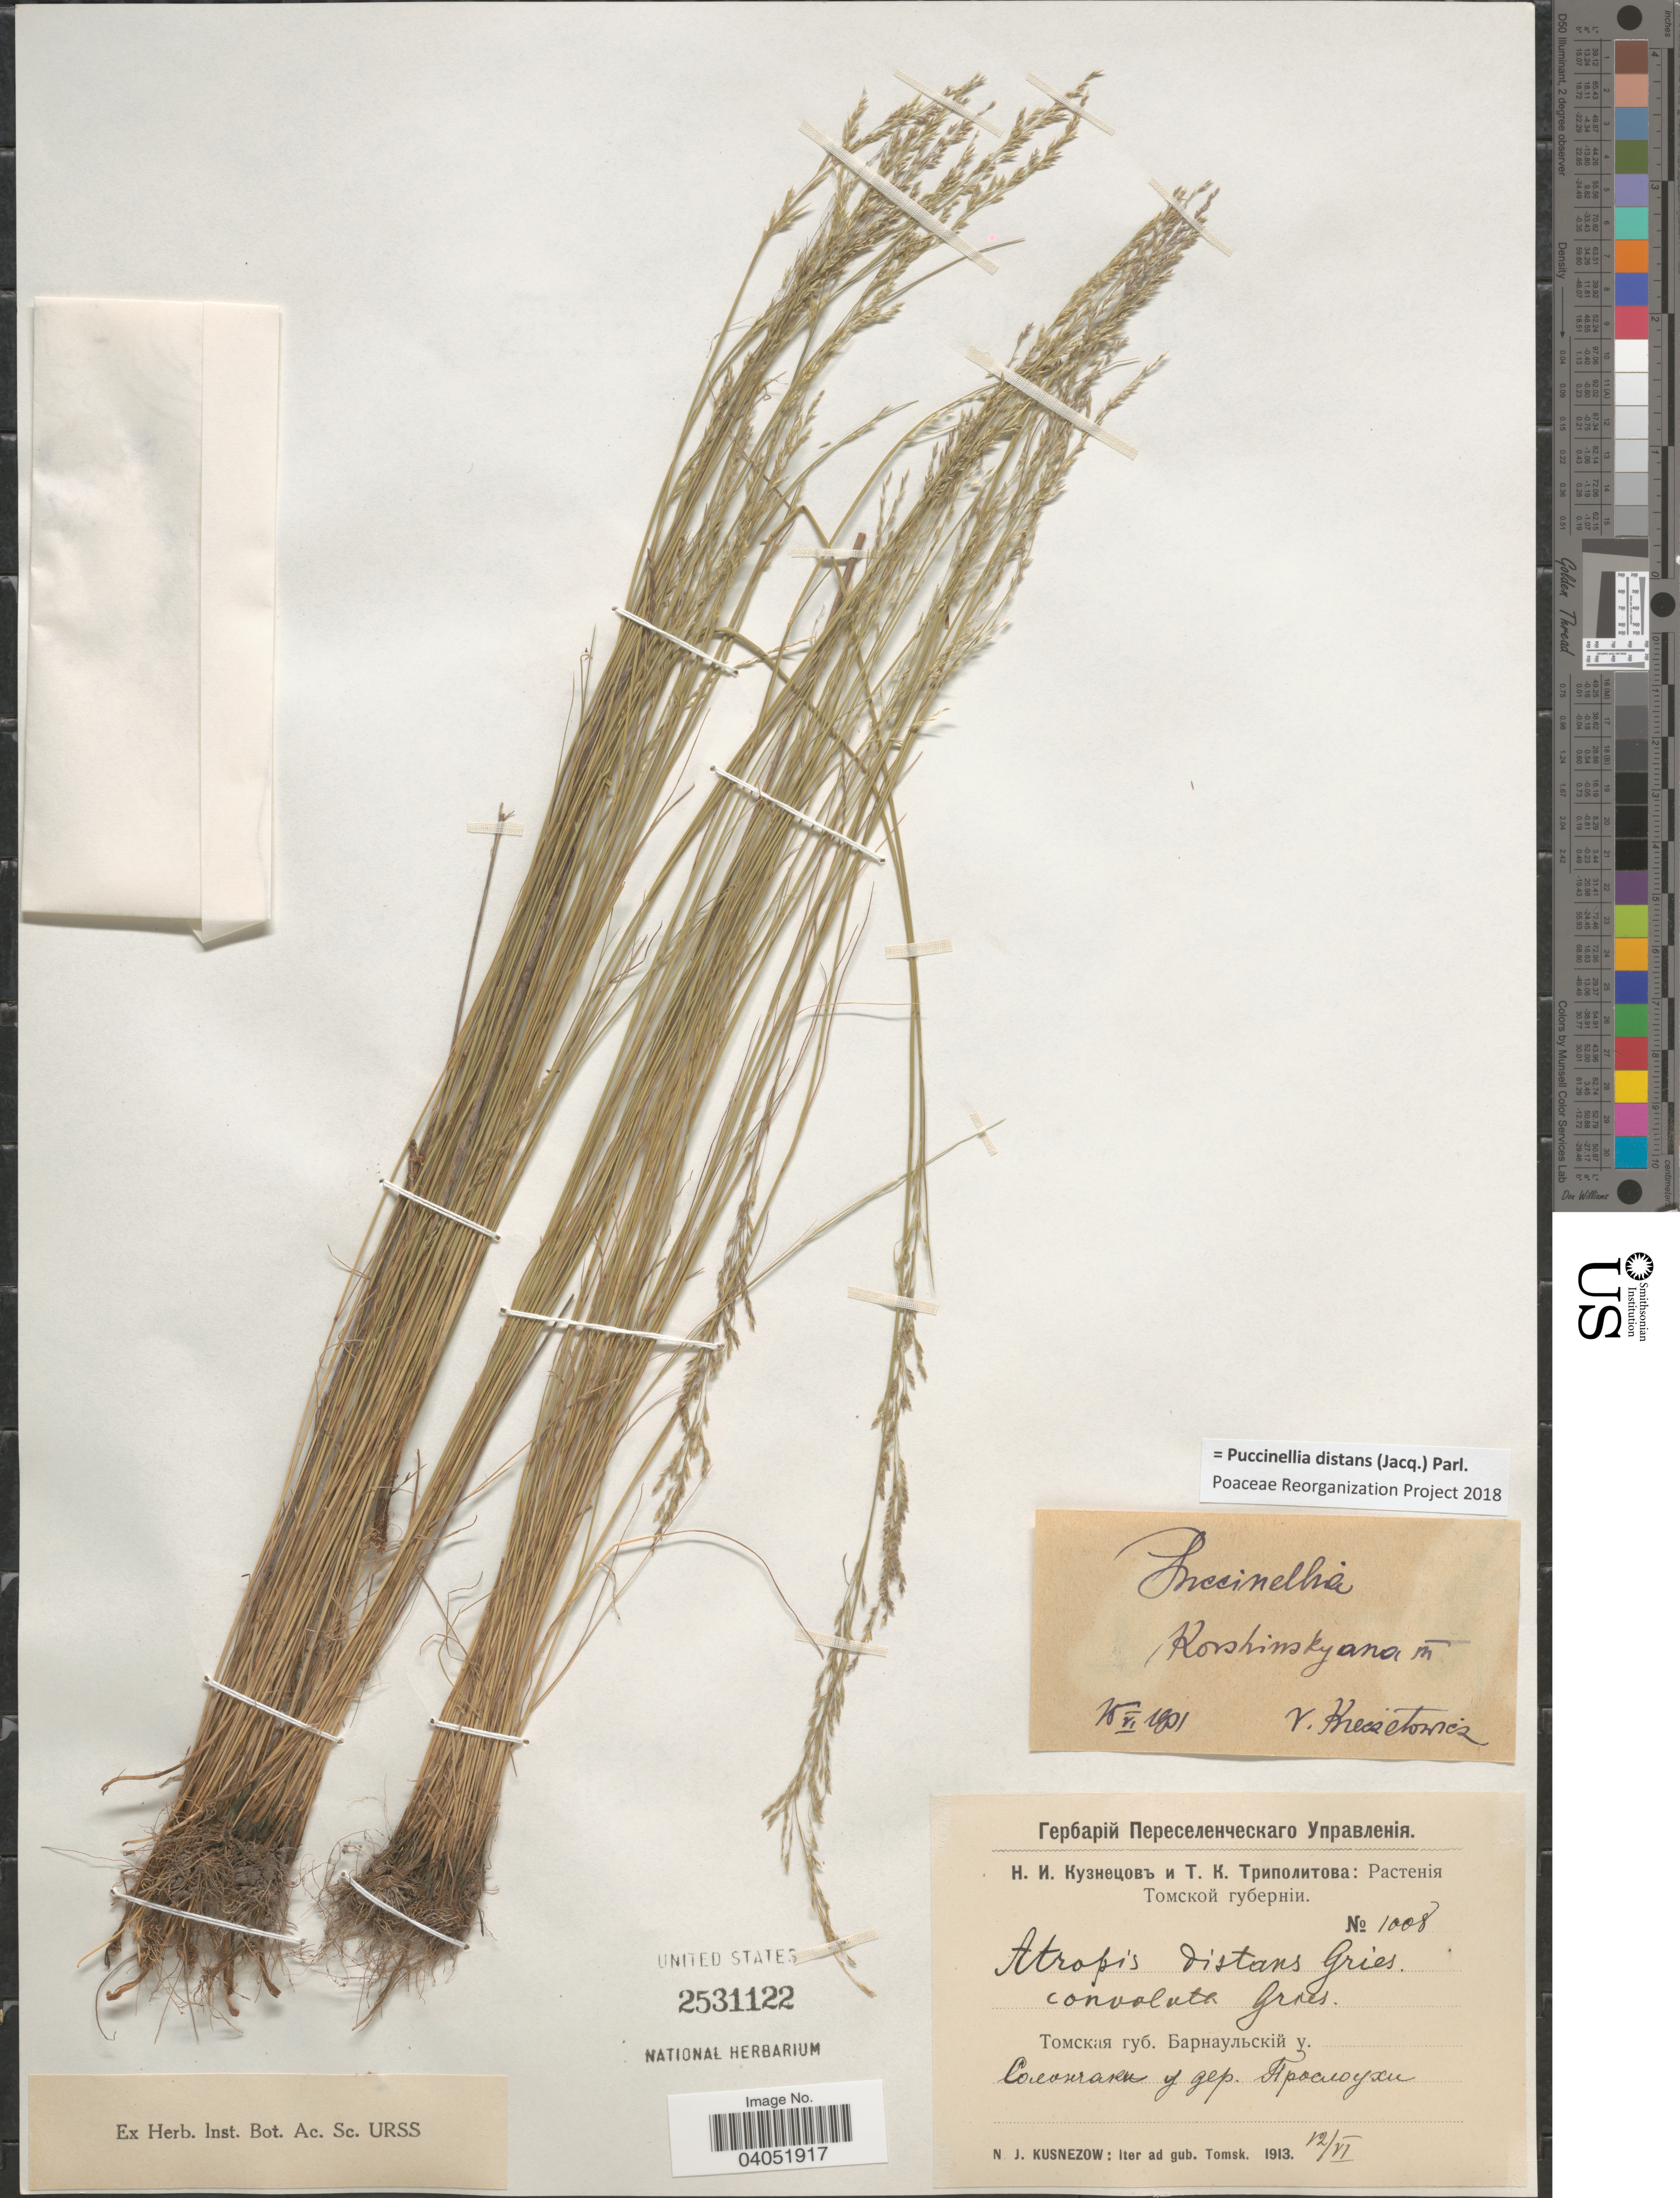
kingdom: Plantae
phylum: Tracheophyta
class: Liliopsida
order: Poales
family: Poaceae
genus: Puccinellia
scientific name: Puccinellia distans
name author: (Jacq.) Parl.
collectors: N. Kuznetsov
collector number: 1008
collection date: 1913-06-12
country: Russian Federation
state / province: Altai Krai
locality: Iter ad gub. Tomsk. Near village Prosloukhy.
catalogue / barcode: US 2531122